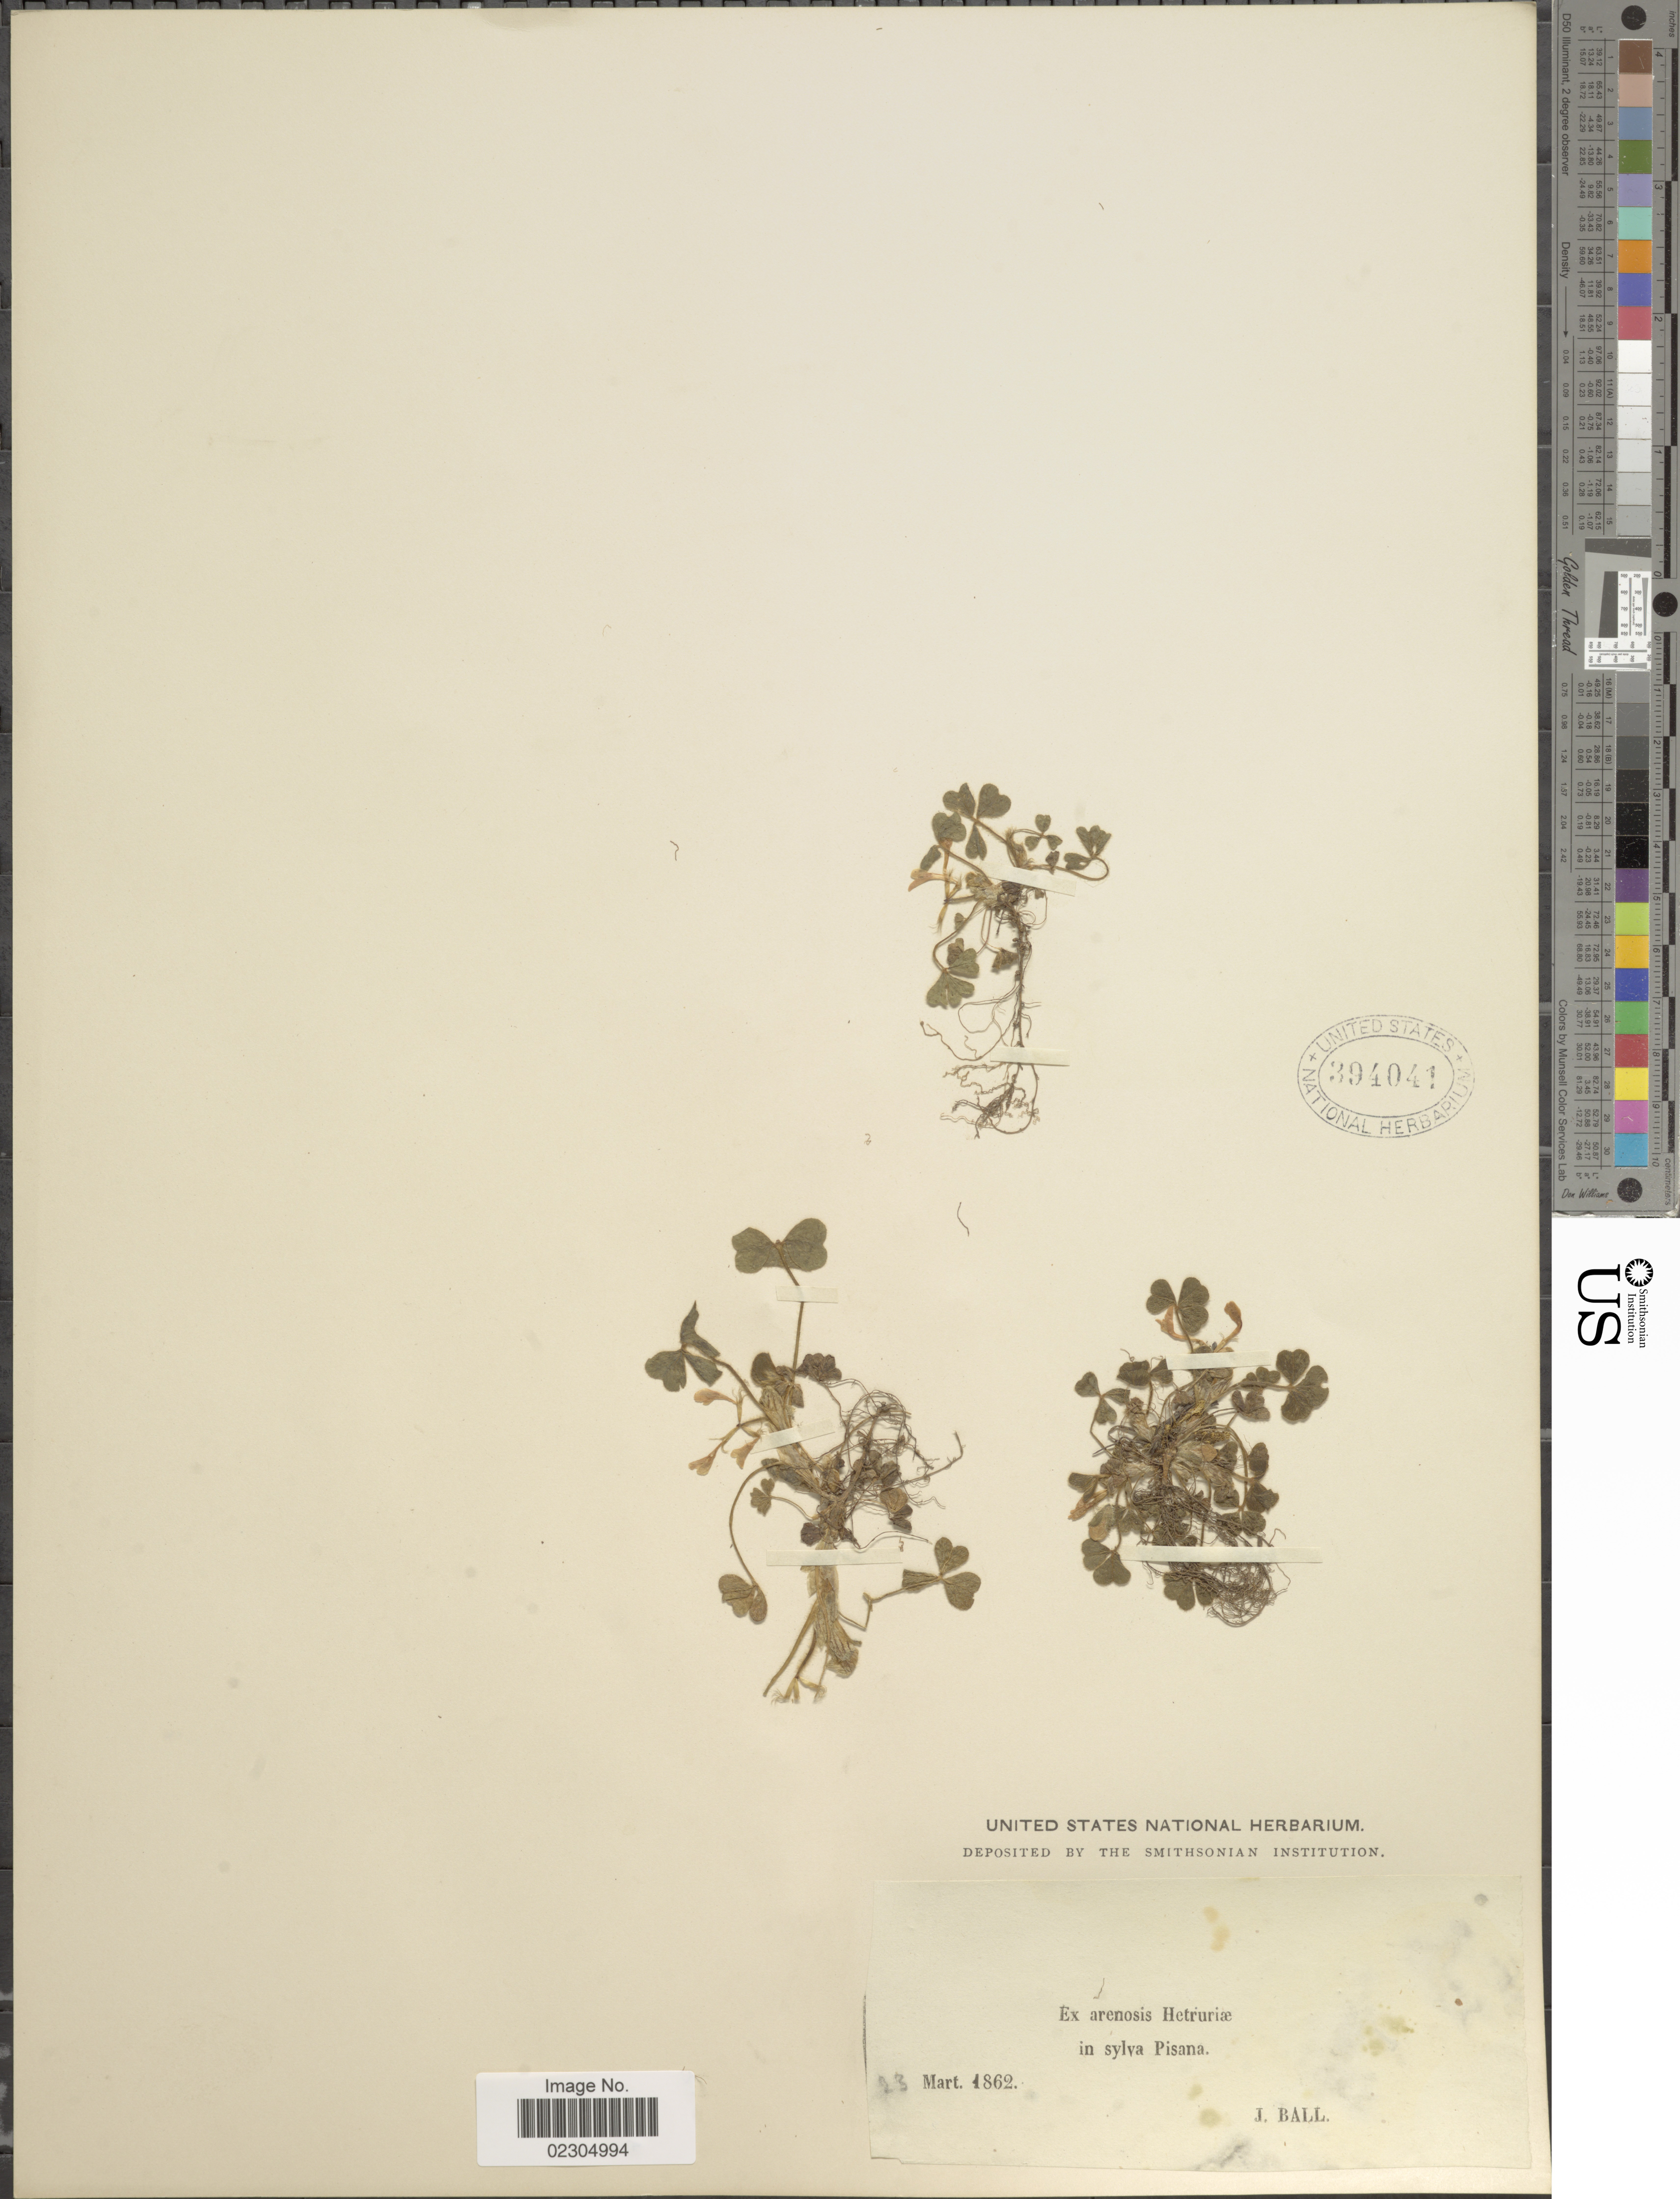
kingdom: Plantae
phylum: Tracheophyta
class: Magnoliopsida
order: Fabales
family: Fabaceae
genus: Trifolium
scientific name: Trifolium sp.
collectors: J. Ball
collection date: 1862-03-23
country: Italy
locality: Ex arenosis Hetruriae. In sylva Pisana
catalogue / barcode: US 394041